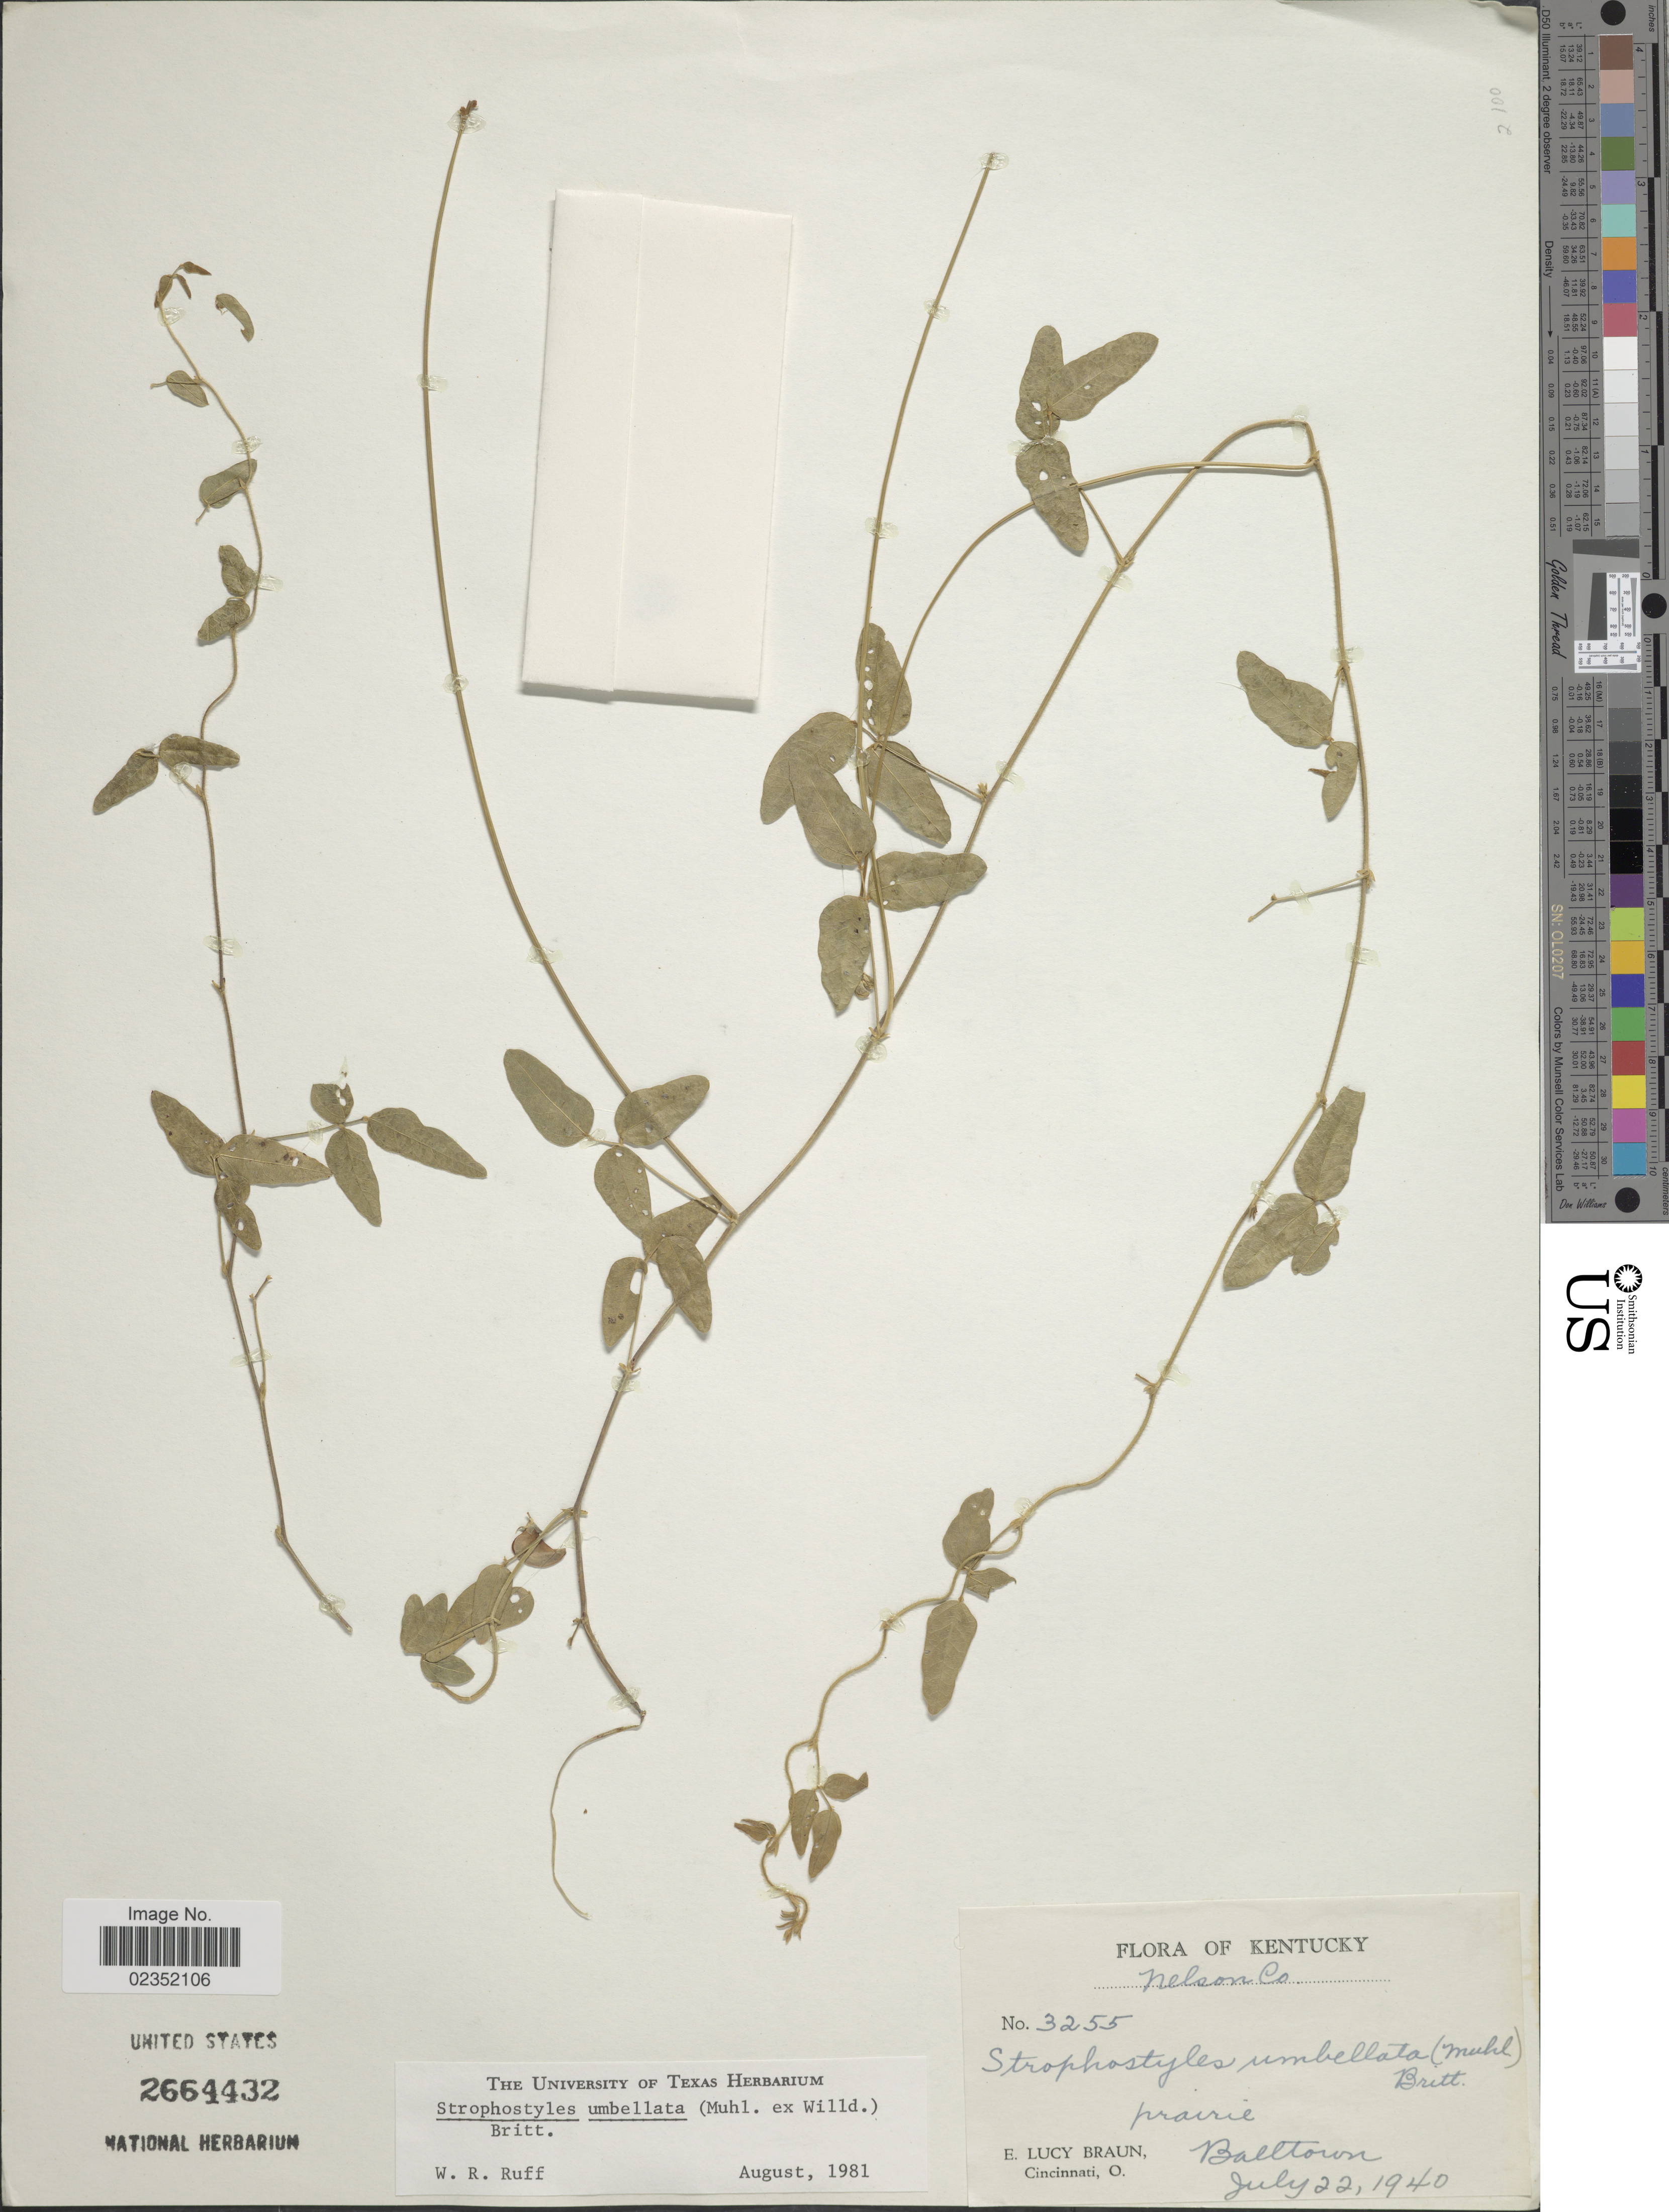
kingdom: Plantae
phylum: Tracheophyta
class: Magnoliopsida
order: Fabales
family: Fabaceae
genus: Strophostyles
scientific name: Strophostyles umbellata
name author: (Muhl. ex Willd.) Britton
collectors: E. L. Braun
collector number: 3255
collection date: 1940-07-22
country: United States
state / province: Kentucky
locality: Nelson Co., prairie, Balltown.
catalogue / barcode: US 2664432